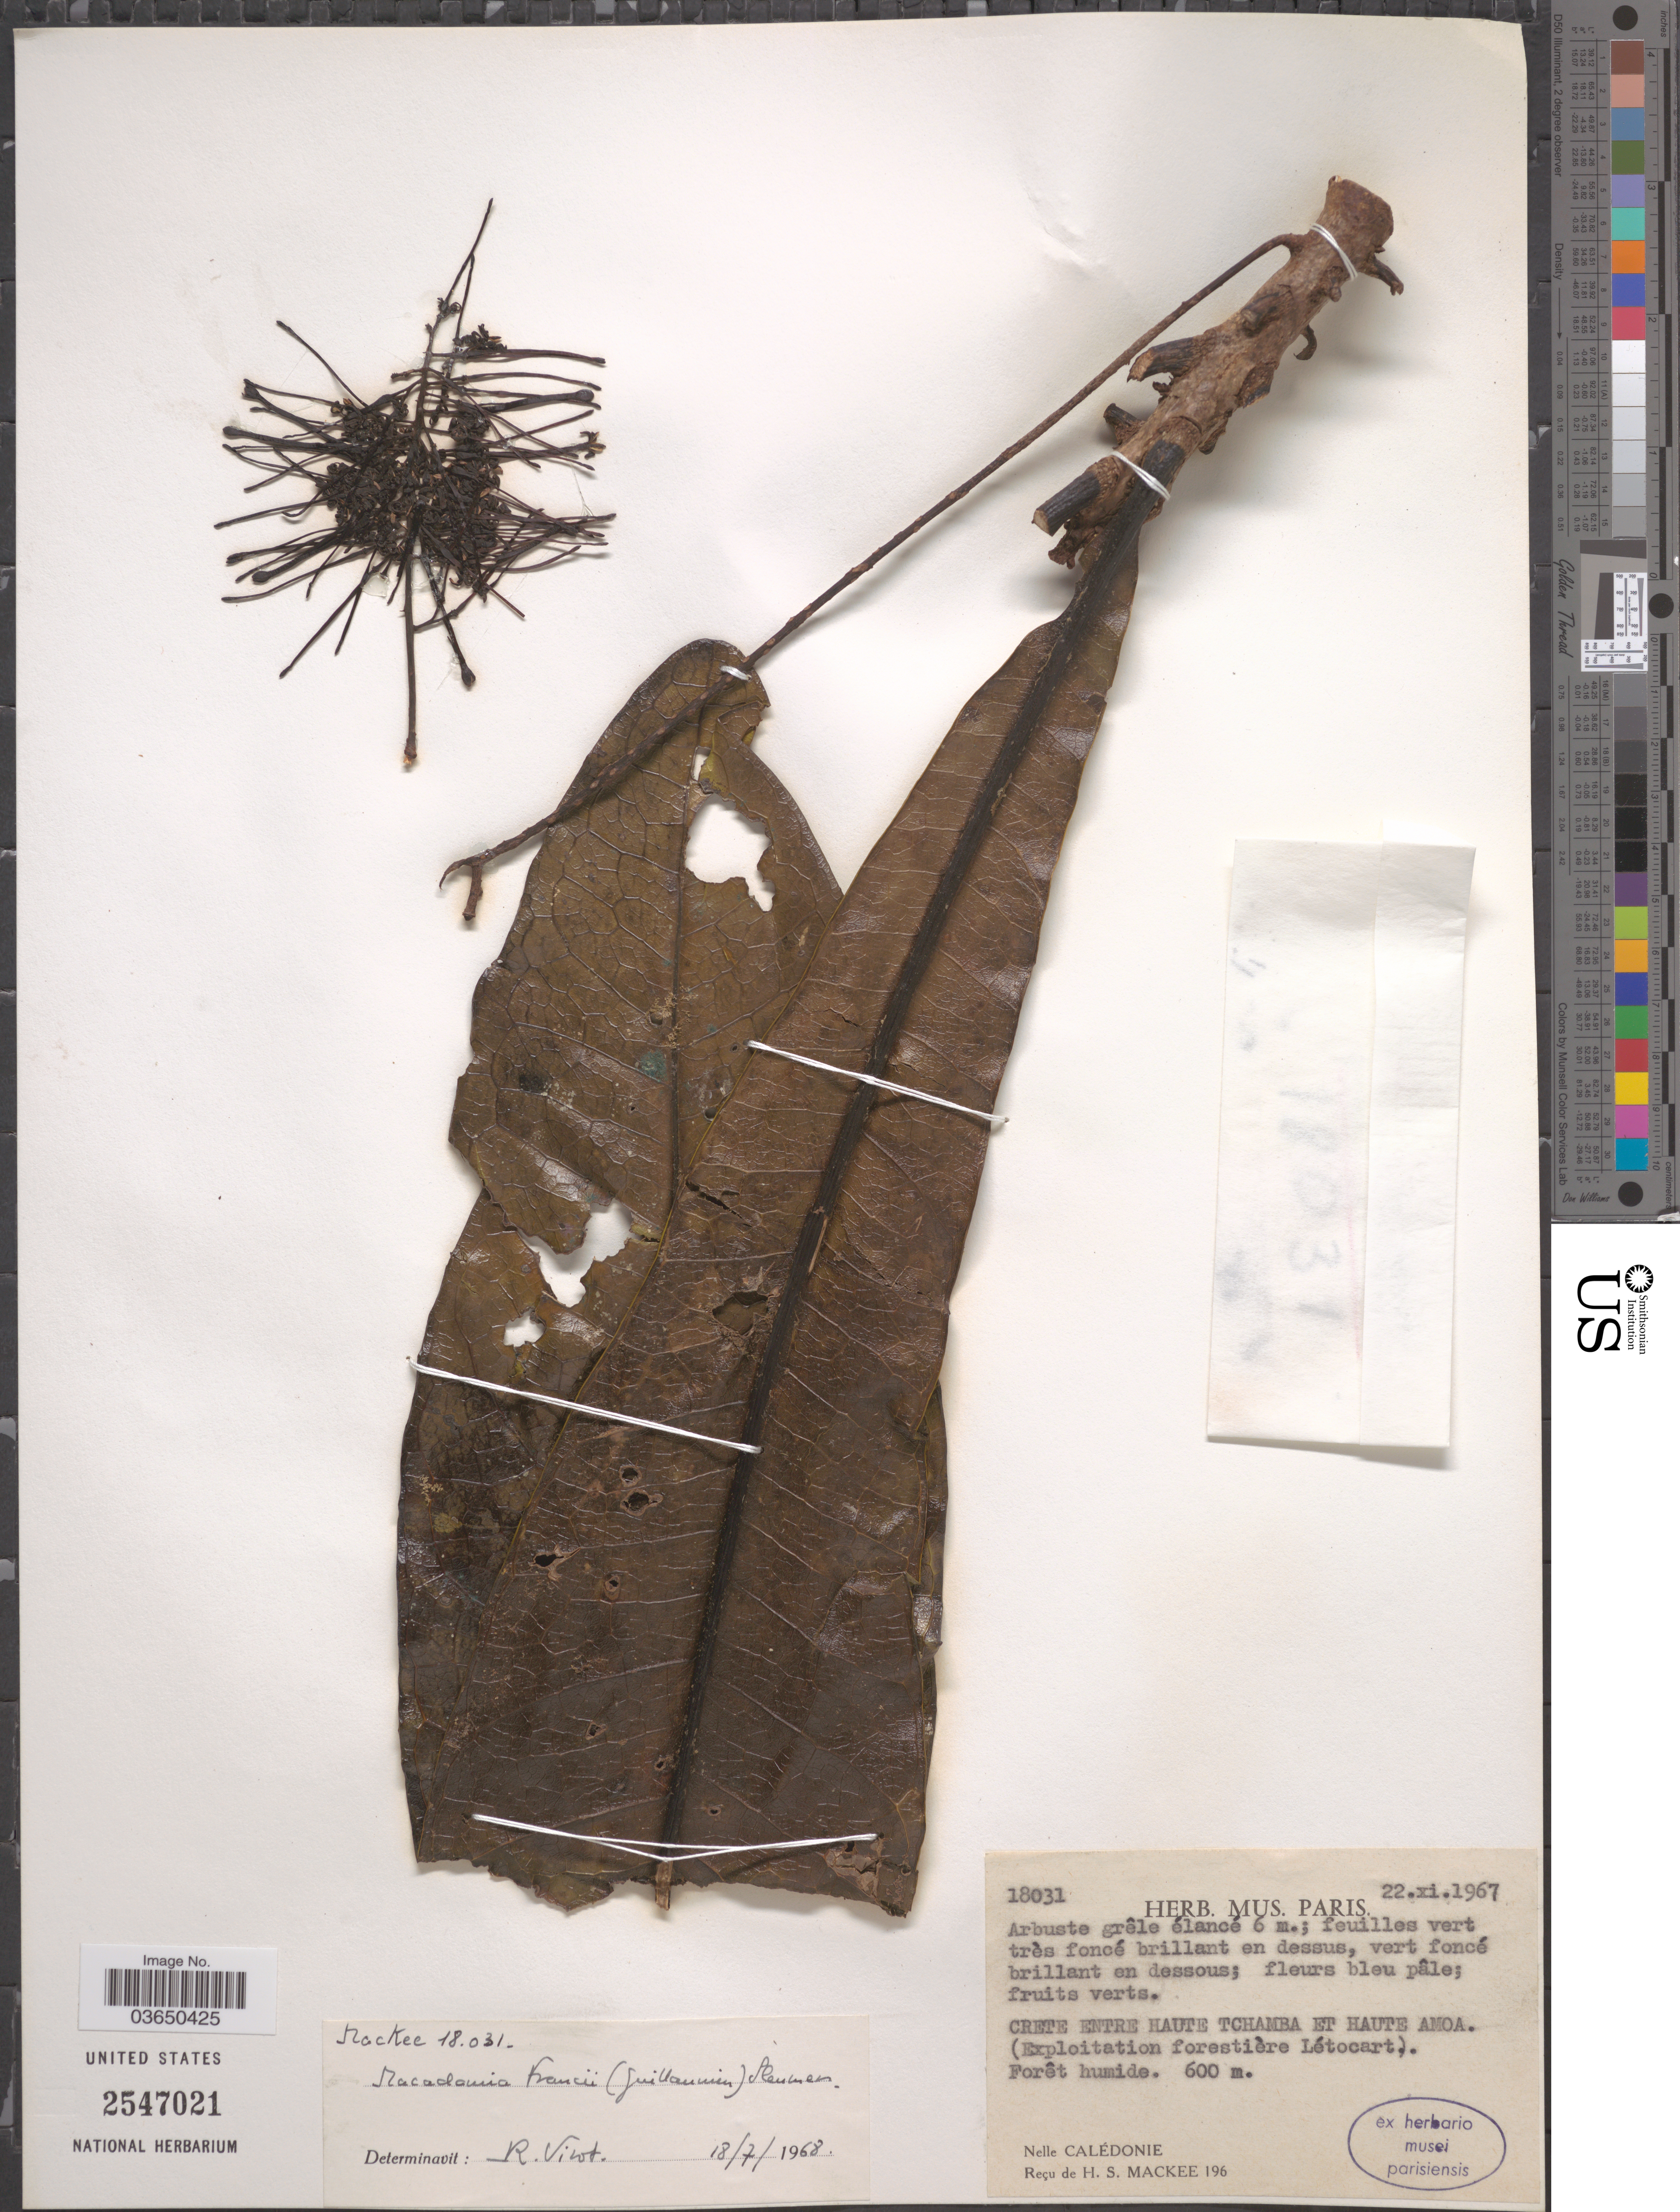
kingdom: Plantae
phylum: Tracheophyta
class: Magnoliopsida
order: Proteales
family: Proteaceae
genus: Macadamia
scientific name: Macadamia francii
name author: (Guillaumin) Sleumer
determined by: Strong, Mark T., (BOT), Smithsonian Institution - National Museum of Natural History (UNITED STATES)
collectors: M. Mackee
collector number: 18031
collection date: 1967-11-22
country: New Caledonia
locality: Crete entre Haute Tchamba et Haute Amoa (Exploitation forestière Létocart).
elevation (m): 600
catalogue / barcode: US 2547021